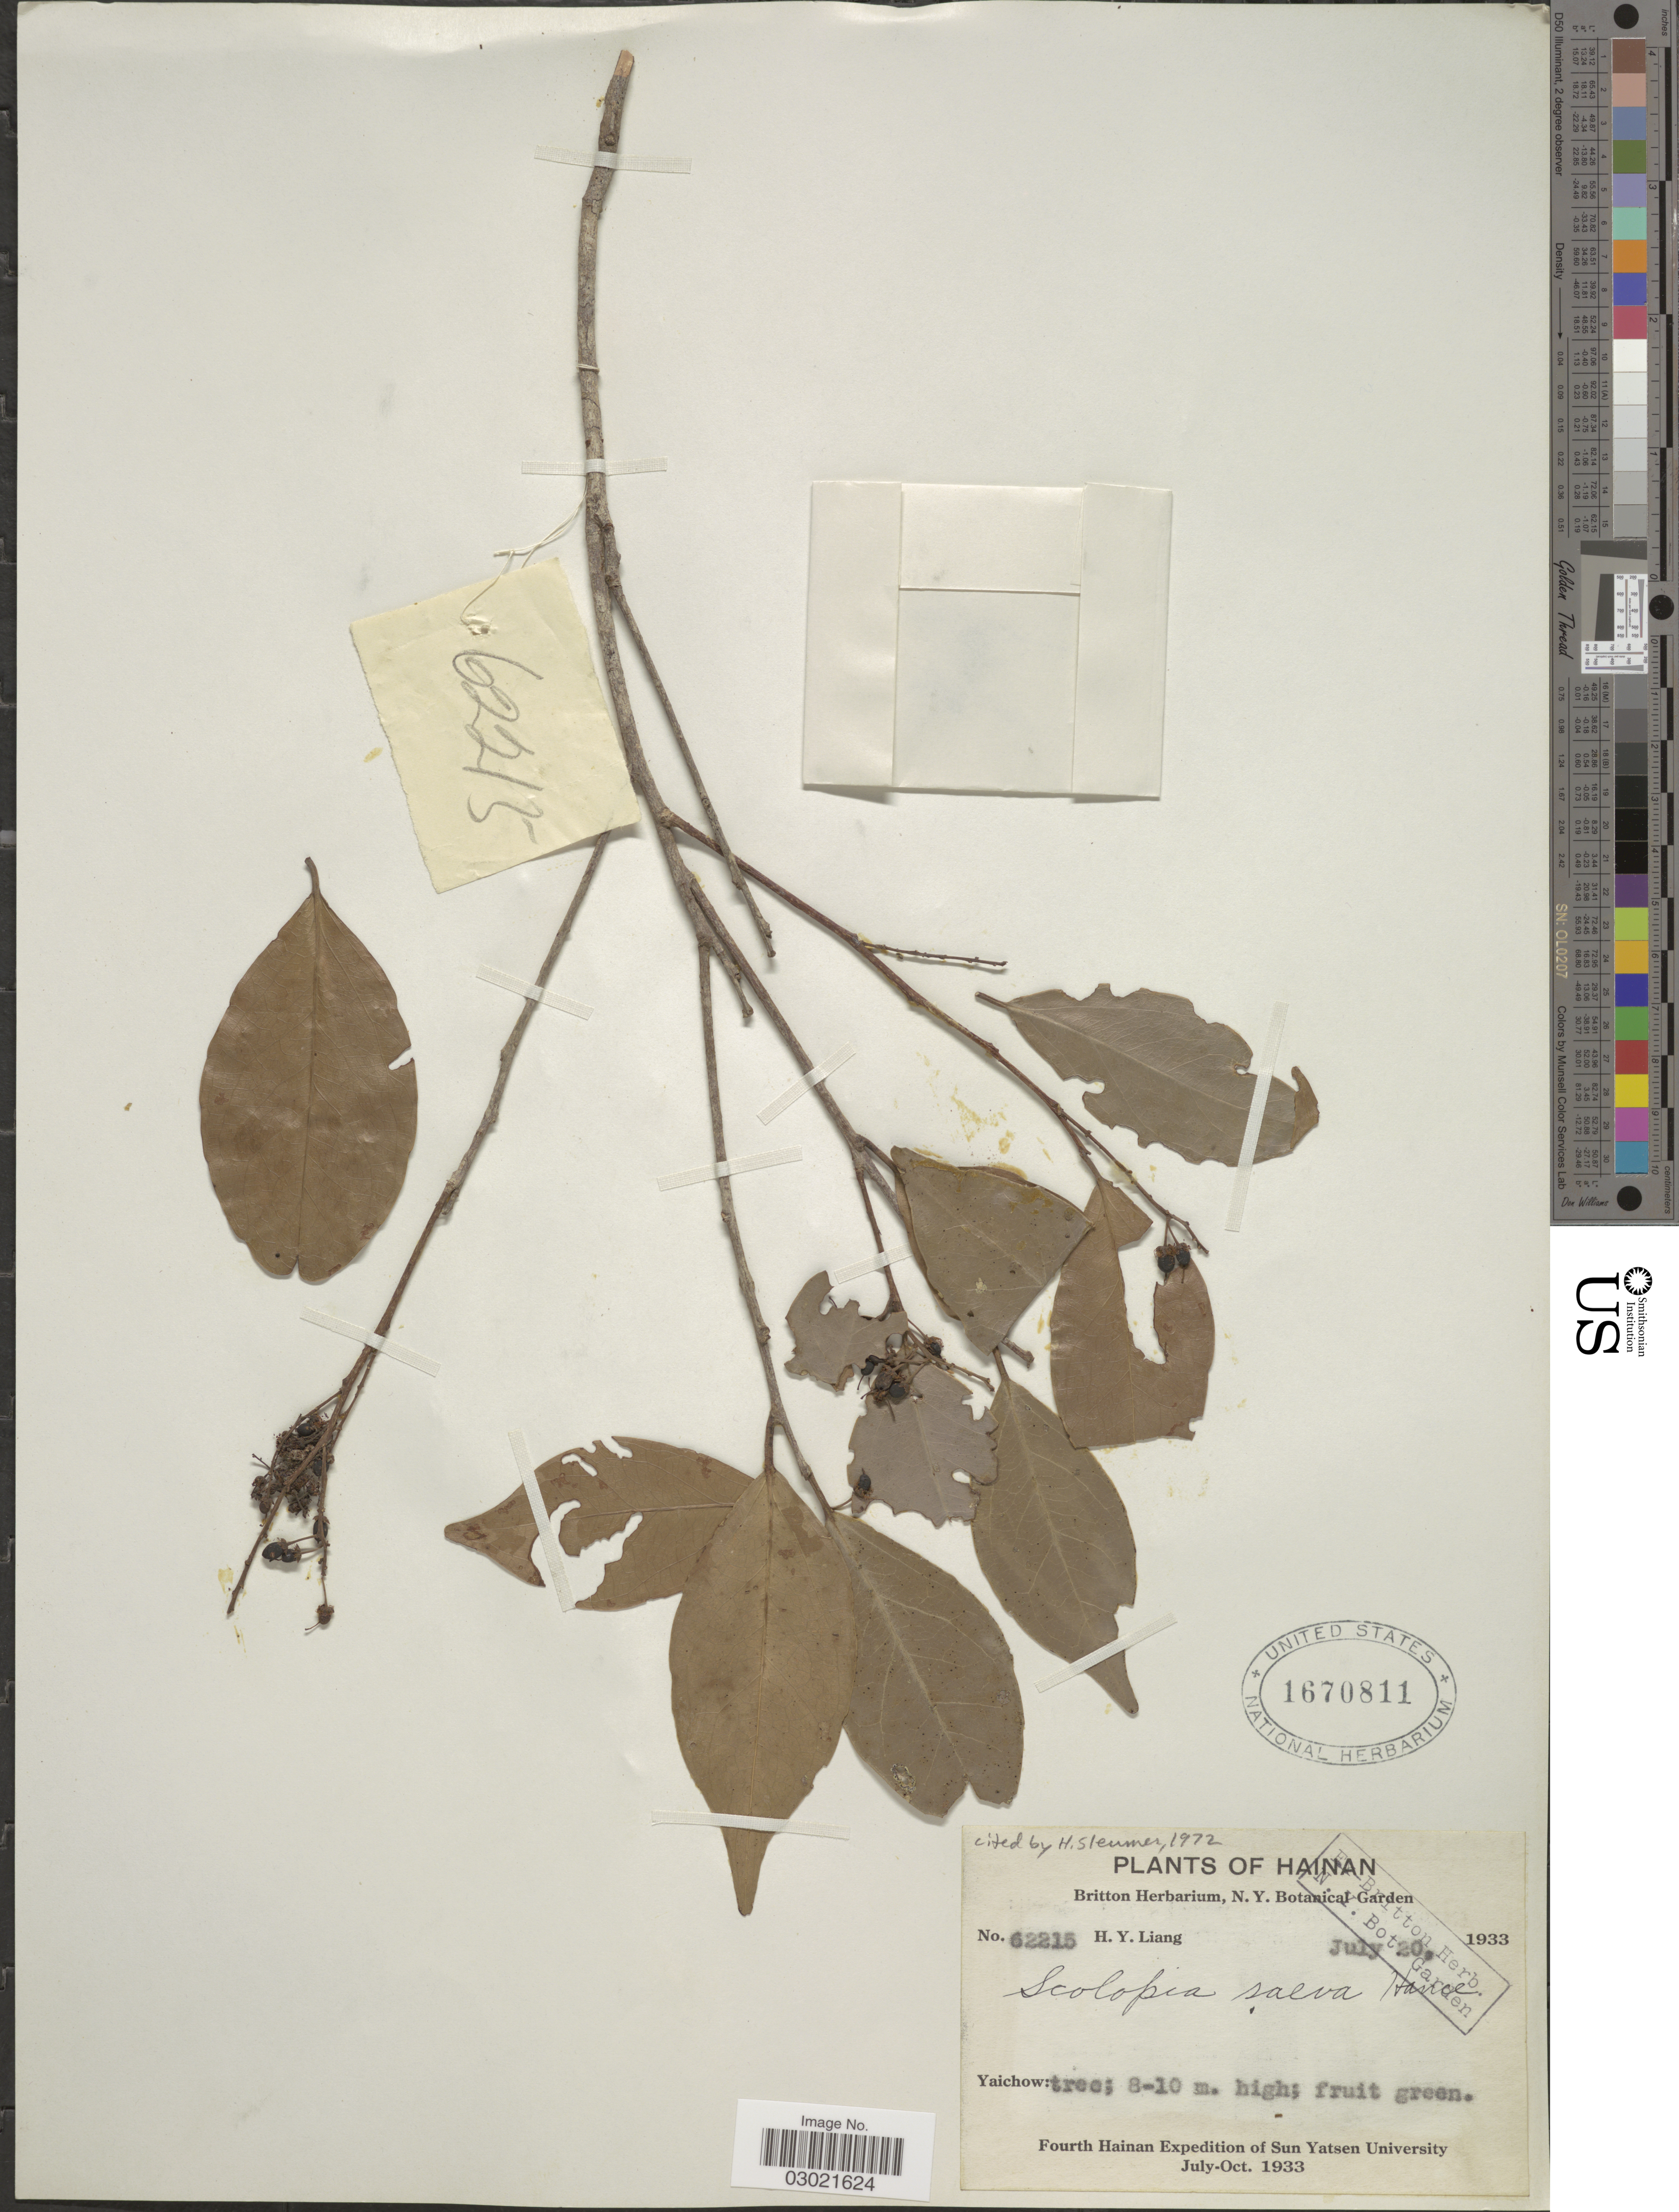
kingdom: Plantae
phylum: Tracheophyta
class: Magnoliopsida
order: Malpighiales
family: Salicaceae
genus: Scolopia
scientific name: Scolopia saeva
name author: (Hance) Hance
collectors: H. Y. Liang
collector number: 62215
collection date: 1933-07-20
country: China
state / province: Hainan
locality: Yaichow.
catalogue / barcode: US 1670811